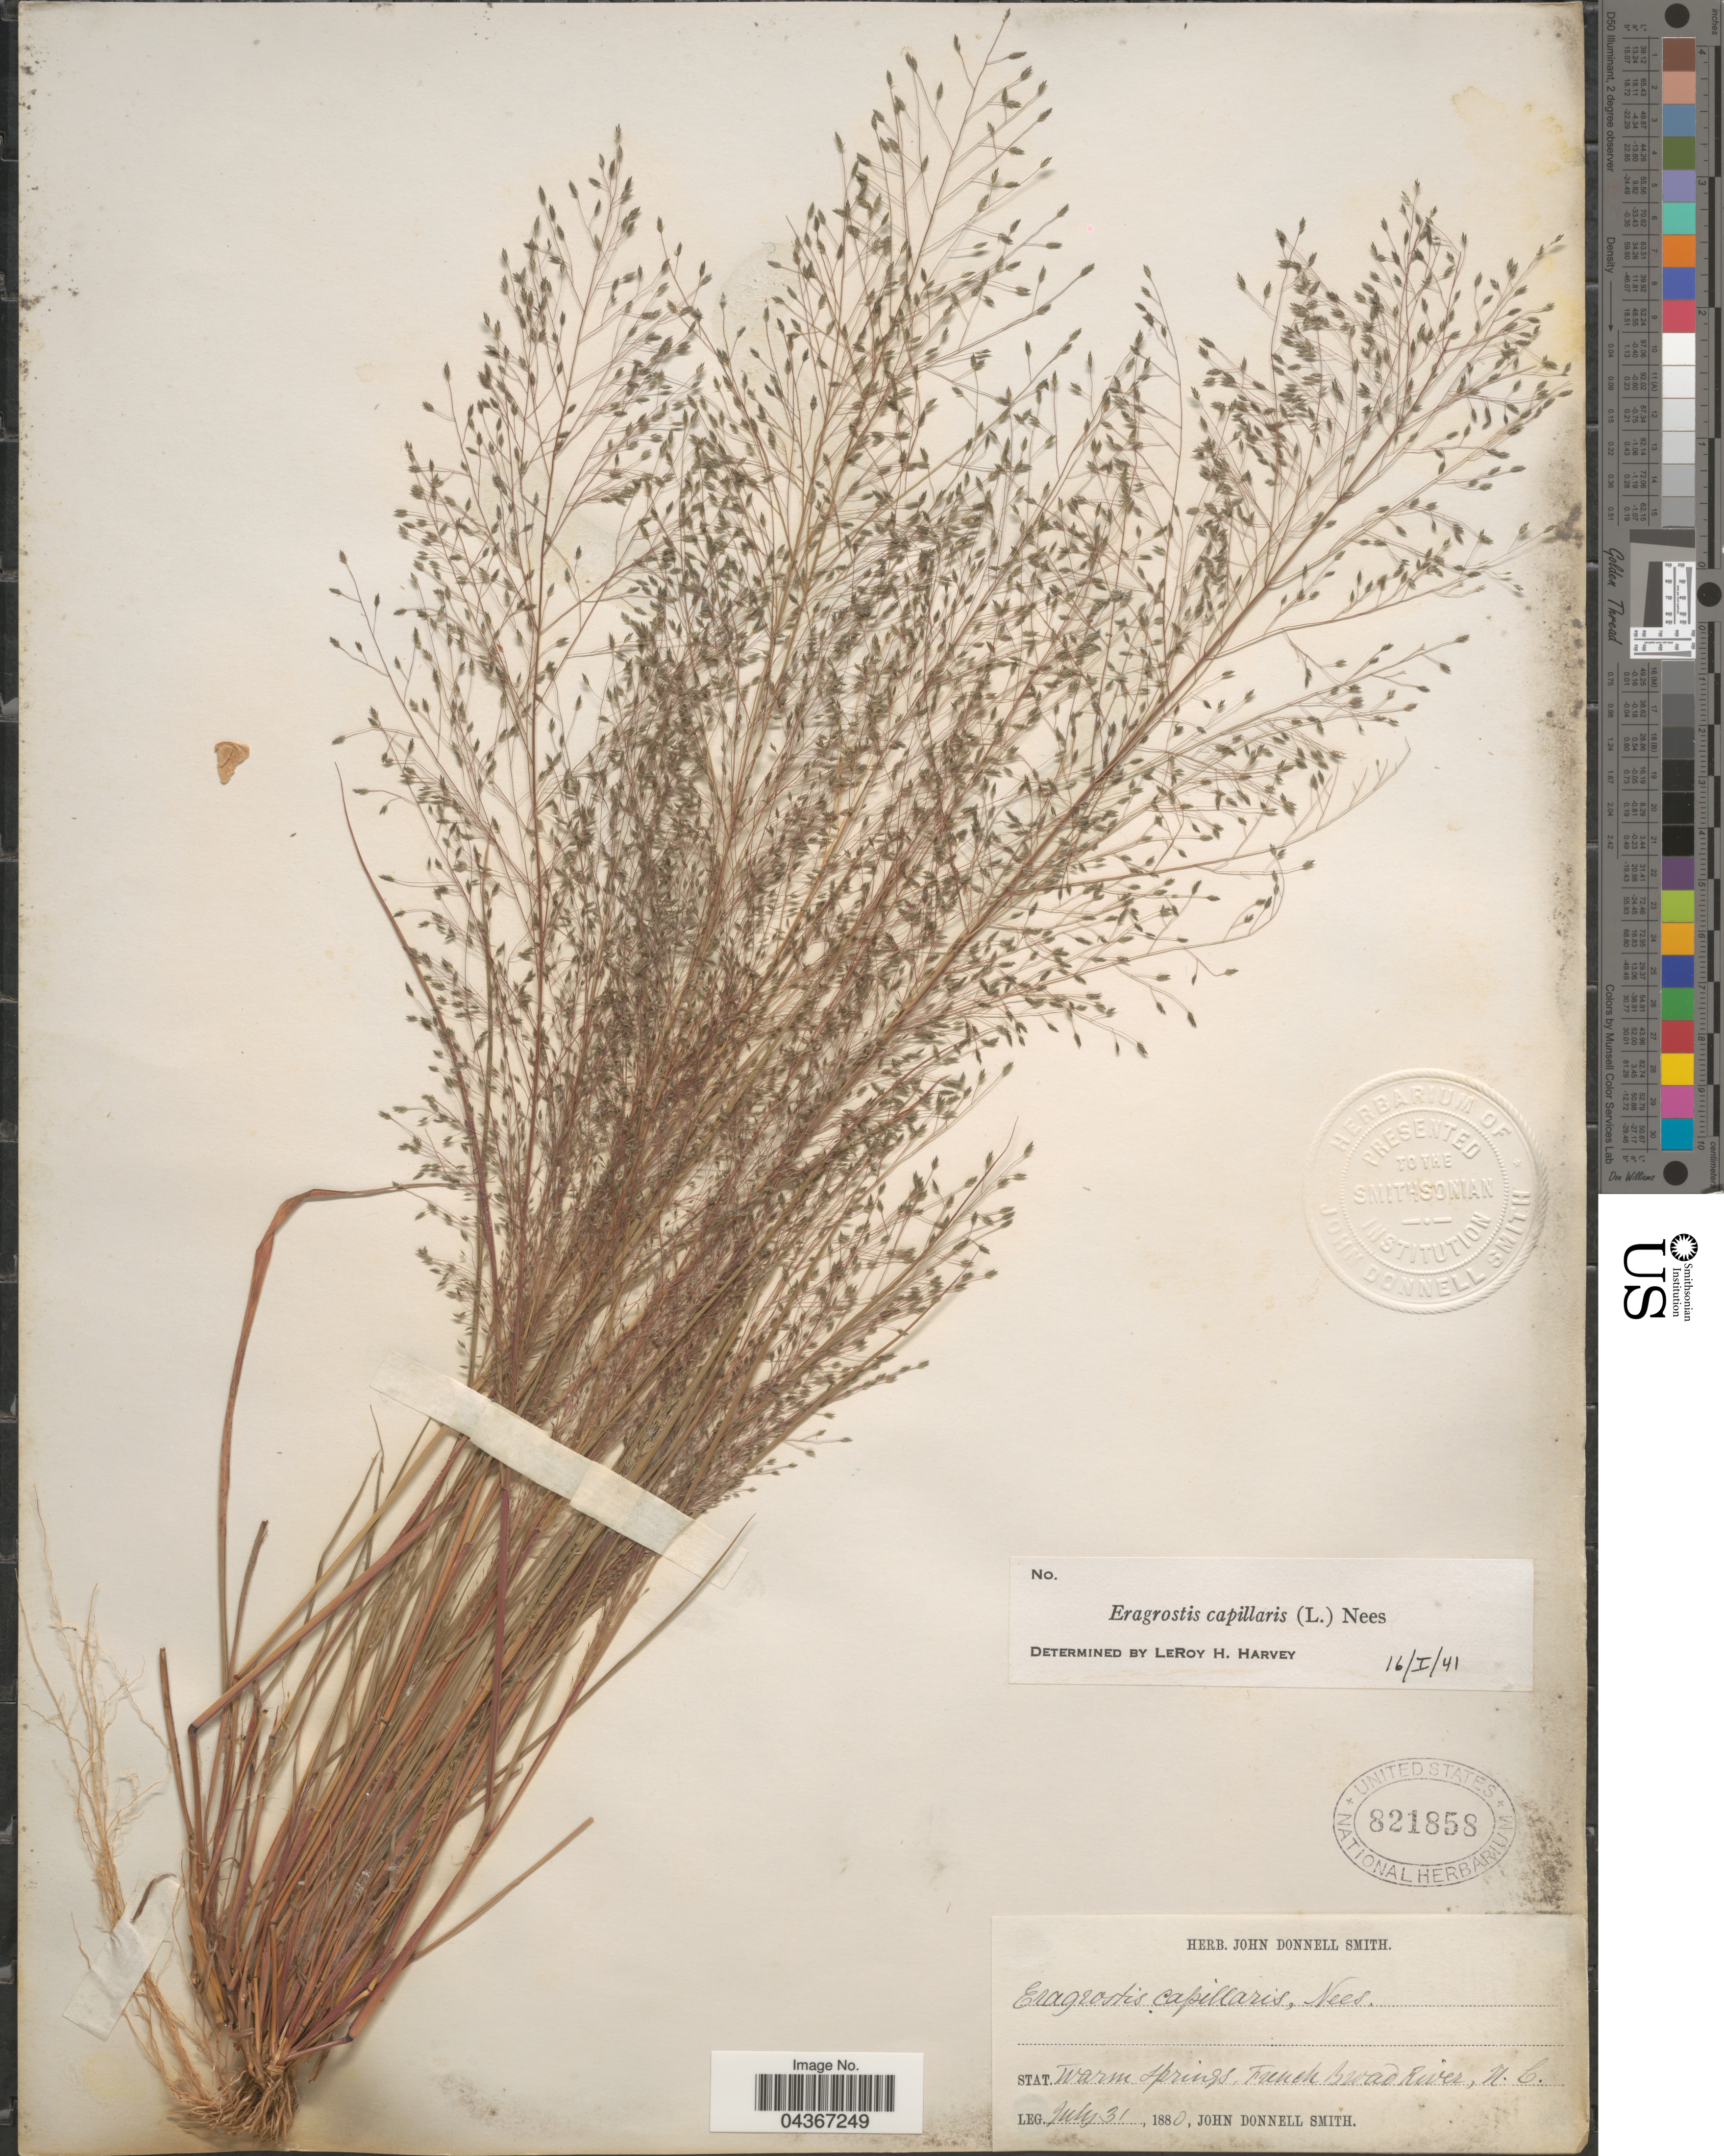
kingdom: Plantae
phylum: Tracheophyta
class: Liliopsida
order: Poales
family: Poaceae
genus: Eragrostis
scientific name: Eragrostis capillaris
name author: (L.) Nees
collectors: J. Donnell Smith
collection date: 1880-07-31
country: United States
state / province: North Carolina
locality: Stat. Warm Springs, French Broad River.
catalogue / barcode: US 821858